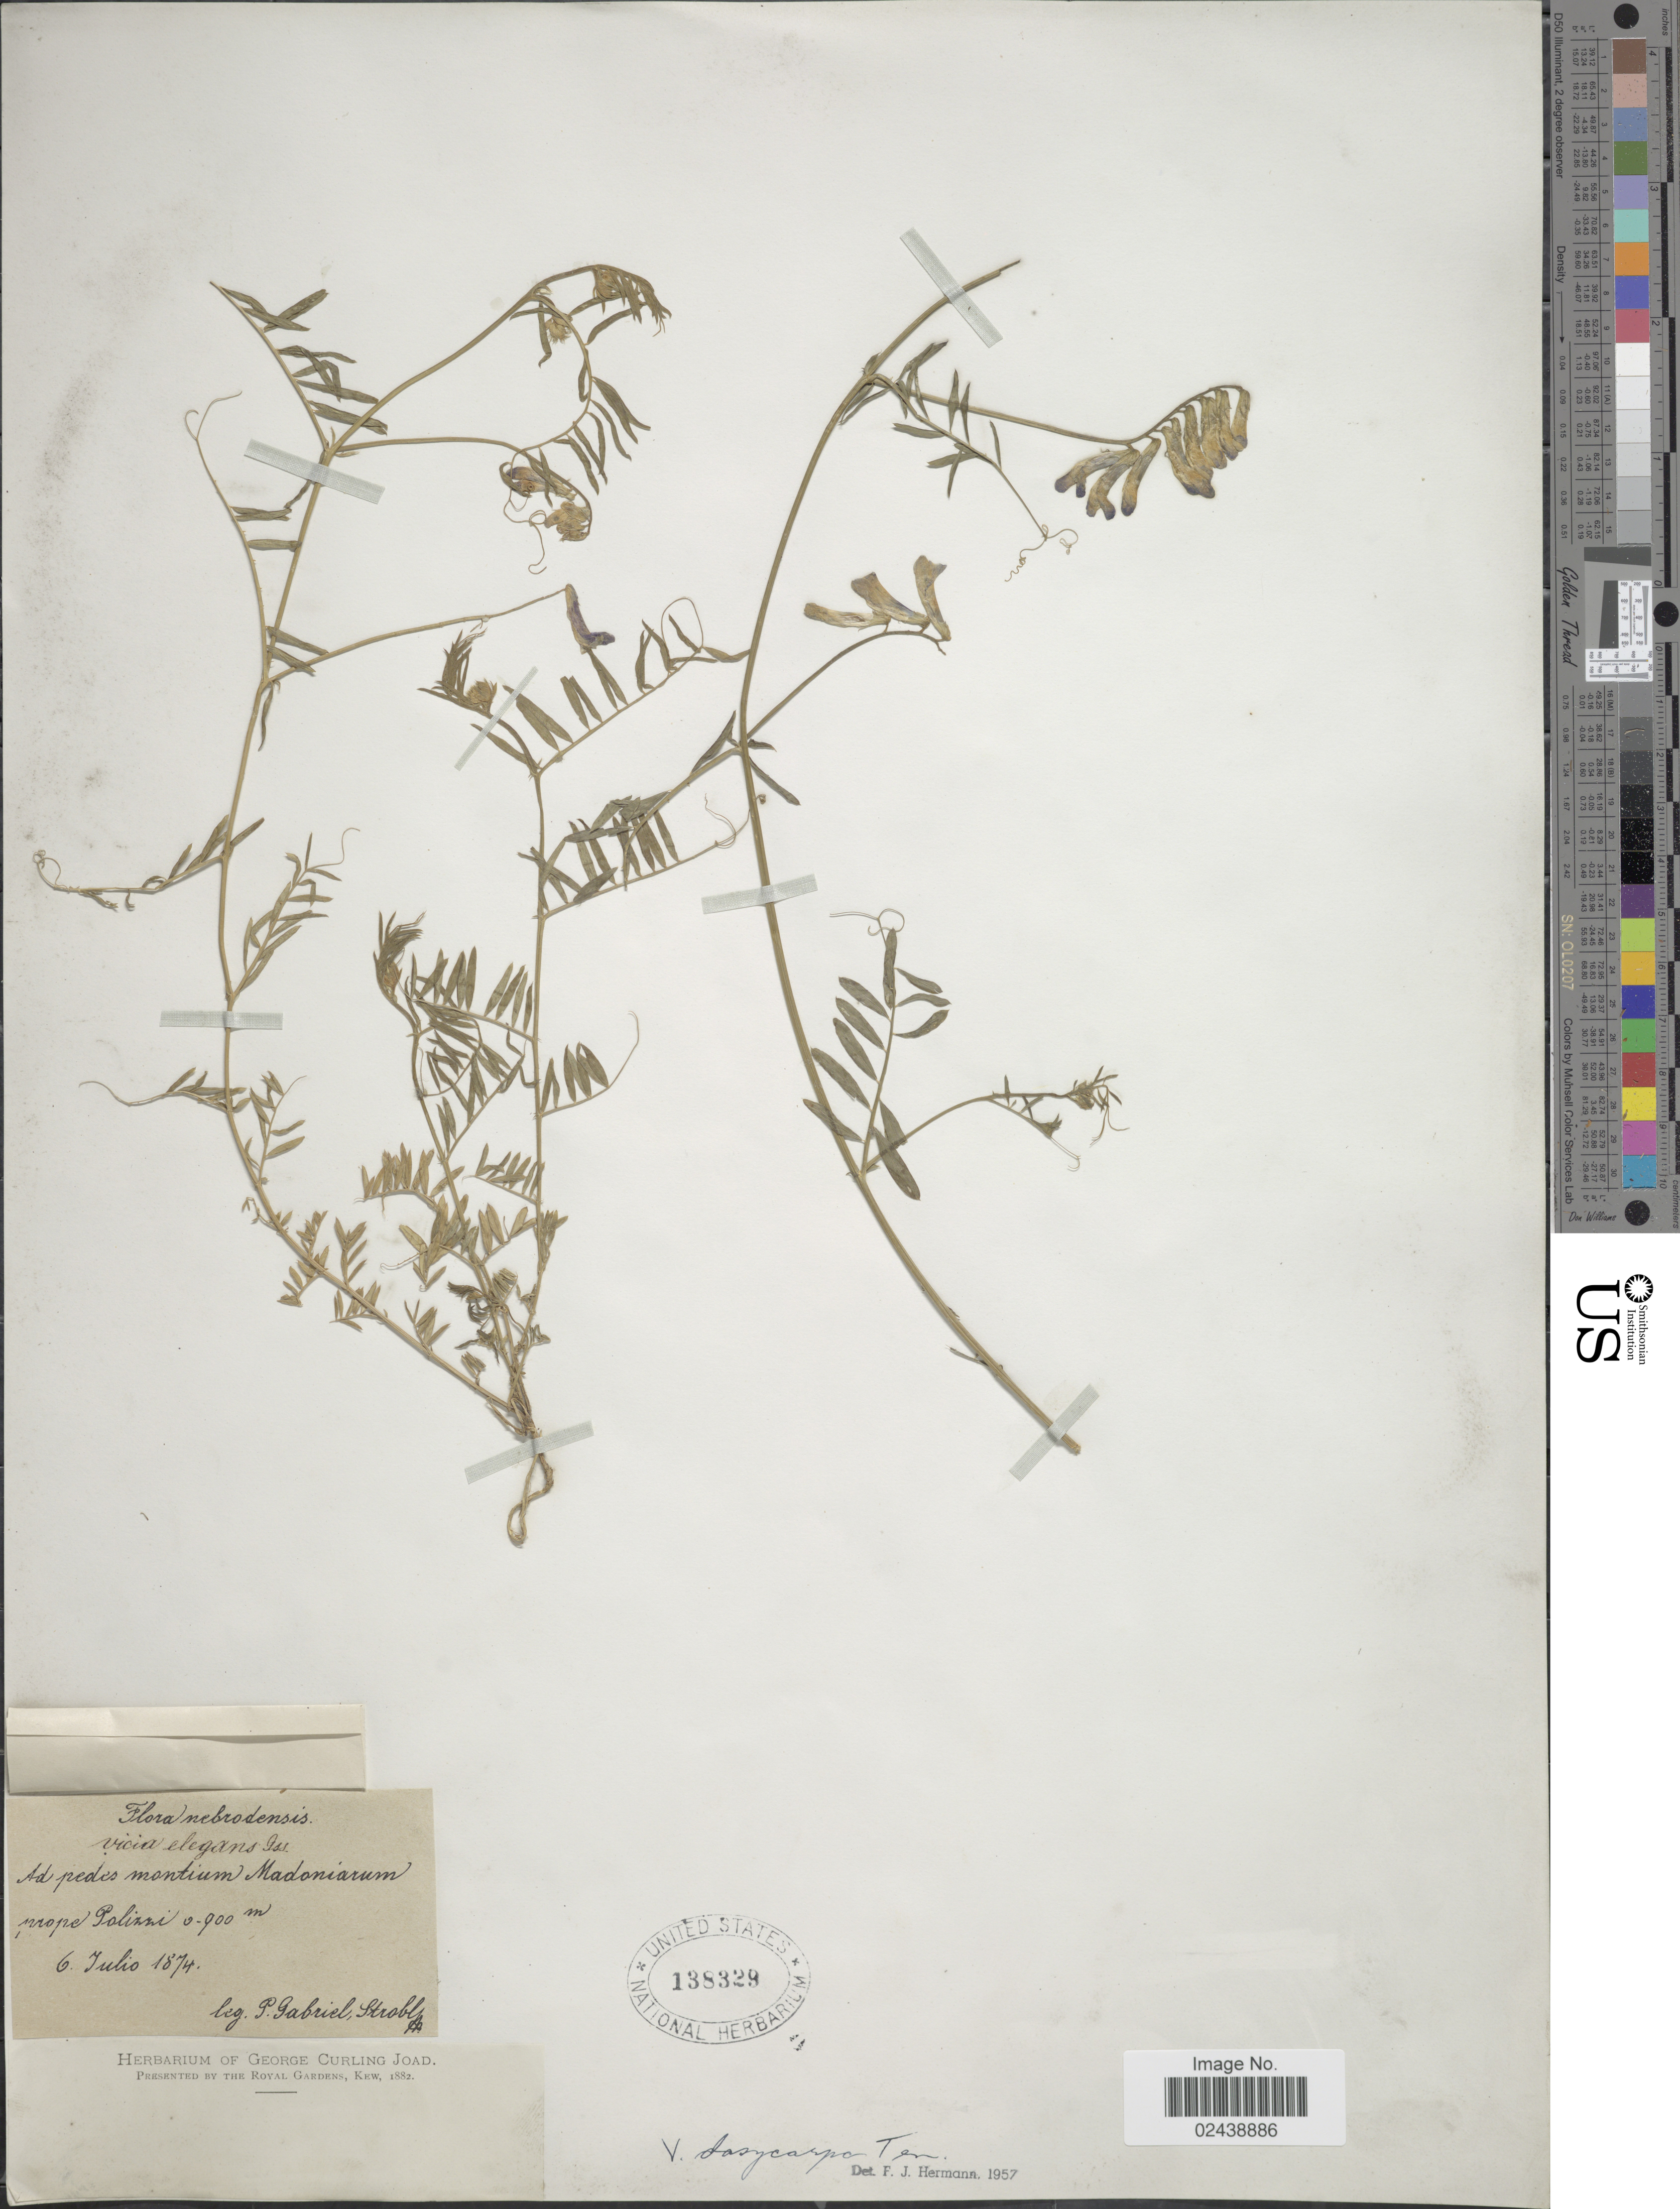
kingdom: Plantae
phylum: Tracheophyta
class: Magnoliopsida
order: Fabales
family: Fabaceae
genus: Vicia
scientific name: Vicia dasycarpa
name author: Ten.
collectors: P. G. Strobl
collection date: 1874-07-06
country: Italy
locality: Nebrodensis. prope Polizzi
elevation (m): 0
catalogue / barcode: US 138329